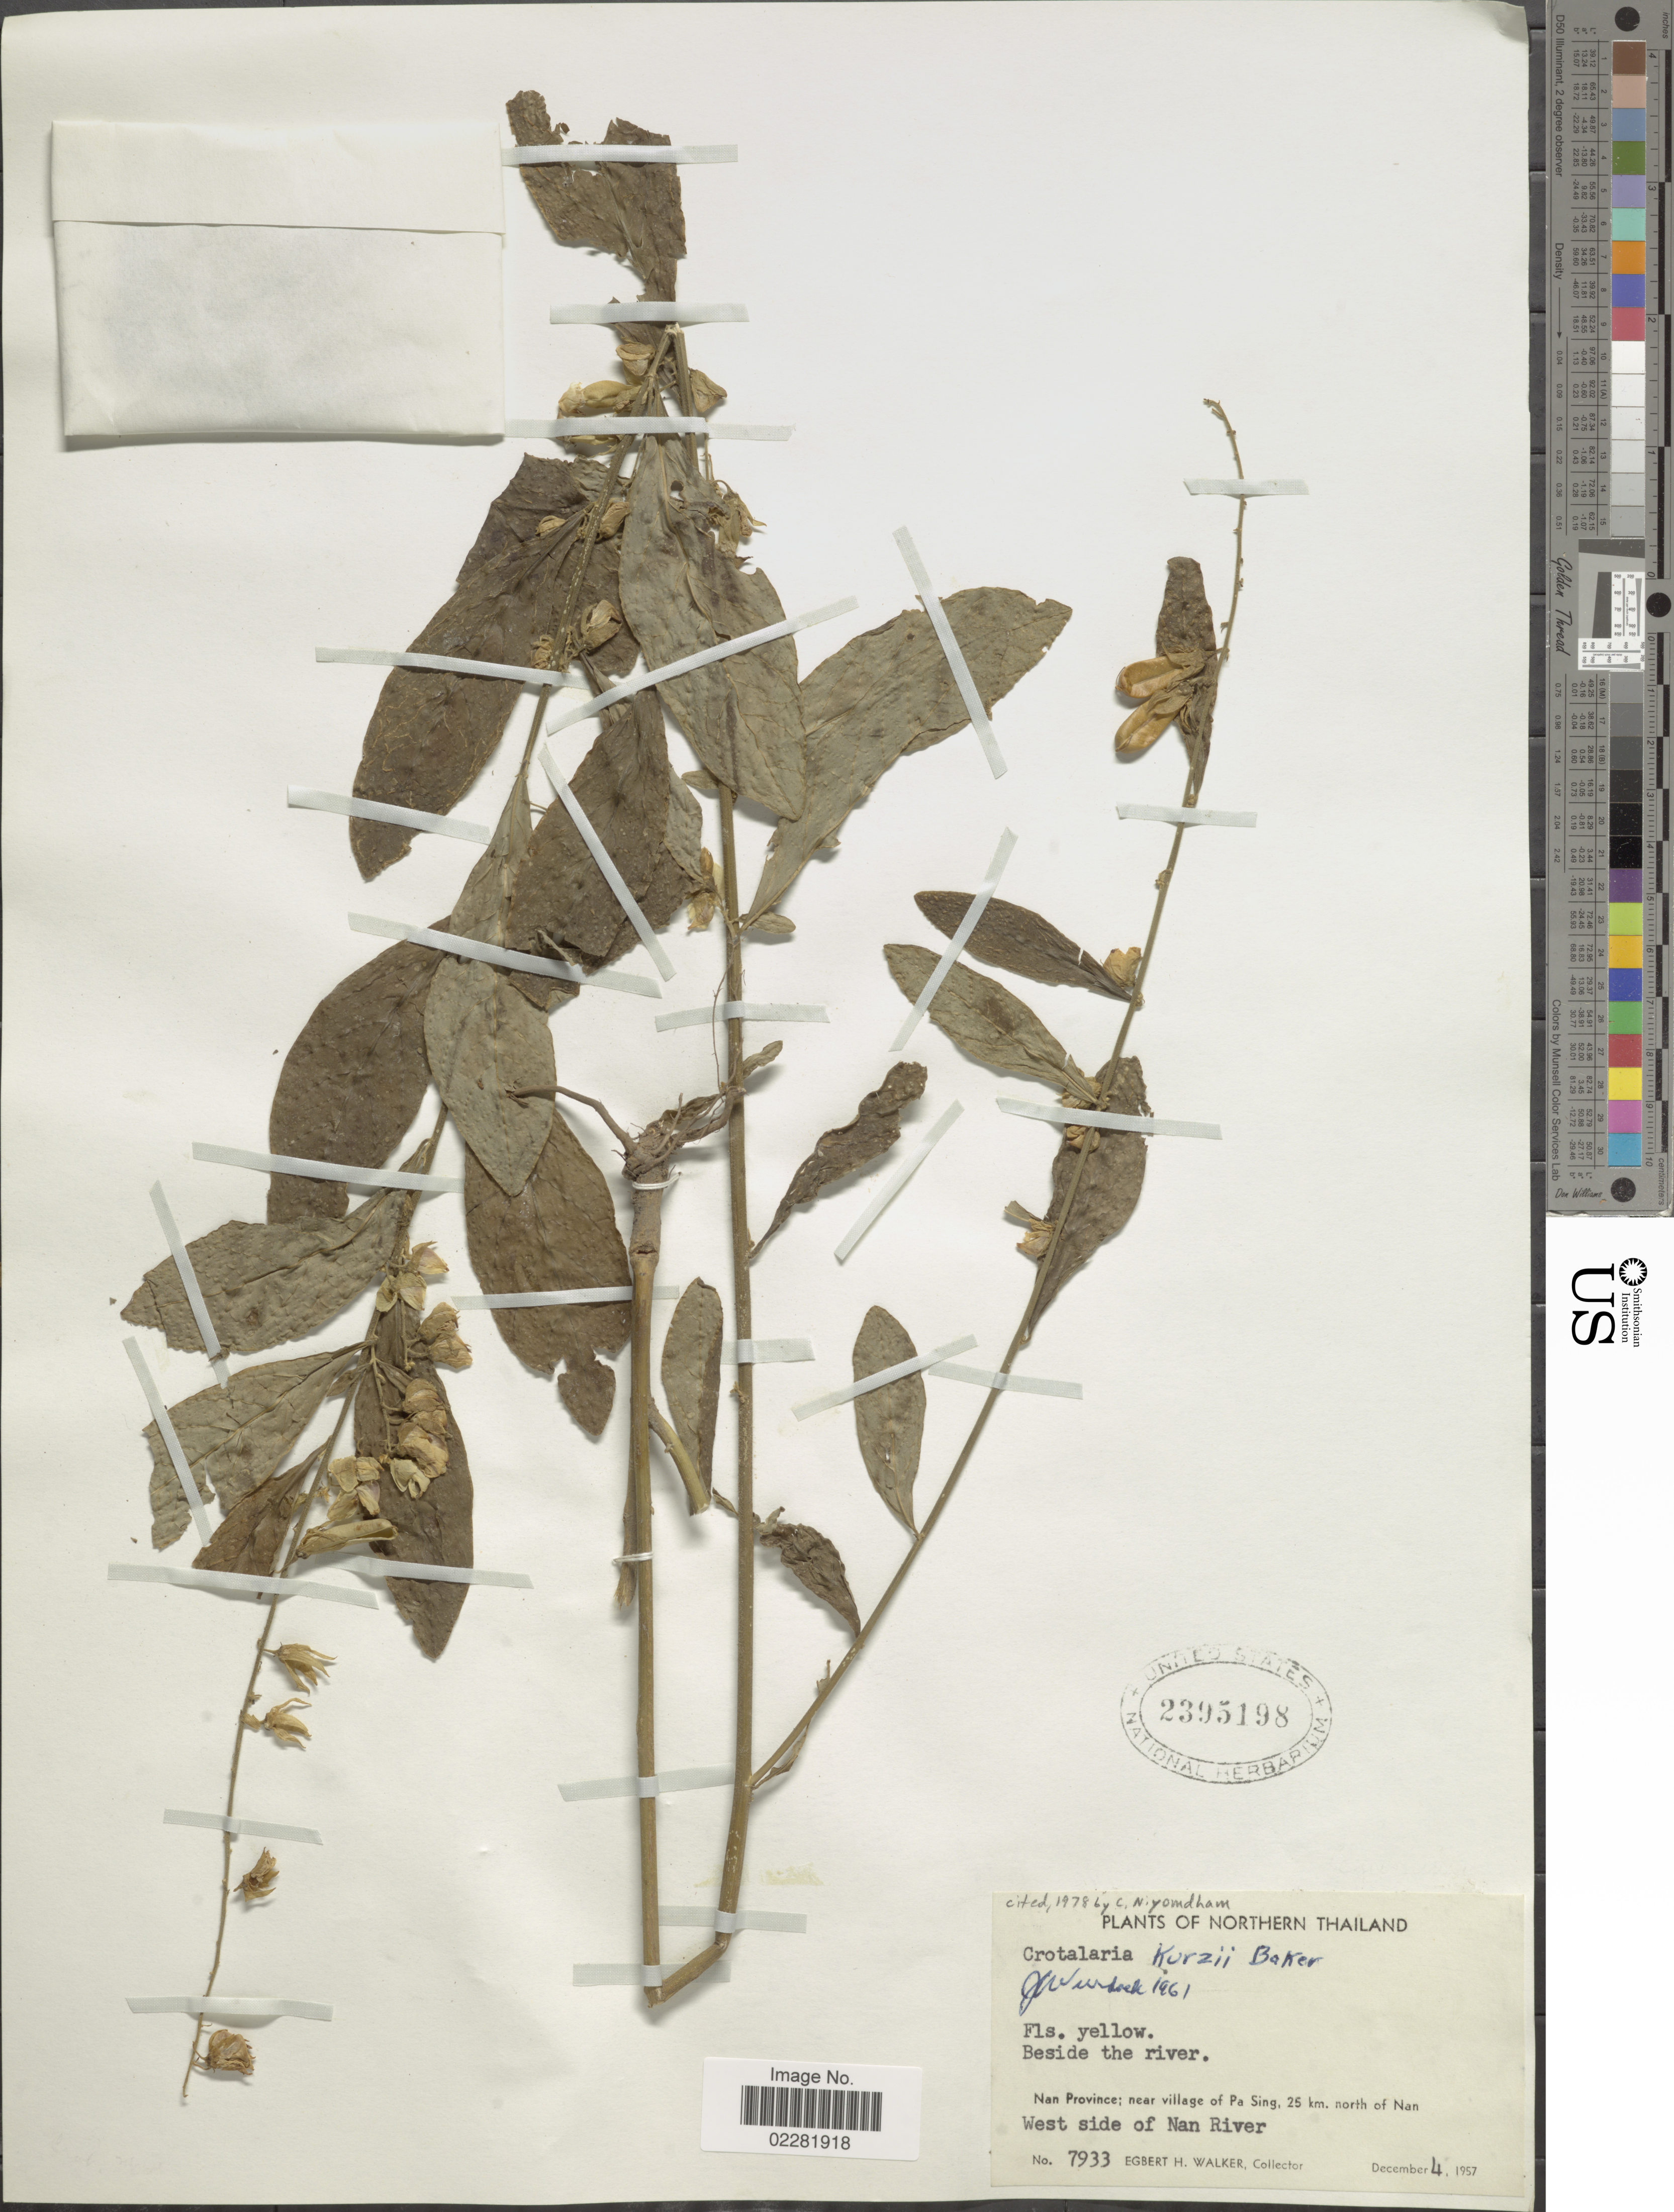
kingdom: Plantae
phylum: Tracheophyta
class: Magnoliopsida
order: Fabales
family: Fabaceae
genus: Crotalaria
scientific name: Crotalaria kurzii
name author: Baker ex Kurz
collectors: E. H. Walker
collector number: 7933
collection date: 1957-12-04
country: Thailand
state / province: Nan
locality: Near Village of Pa Sing, 25 km. north of Nan. West side of Nan River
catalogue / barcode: US 2395198